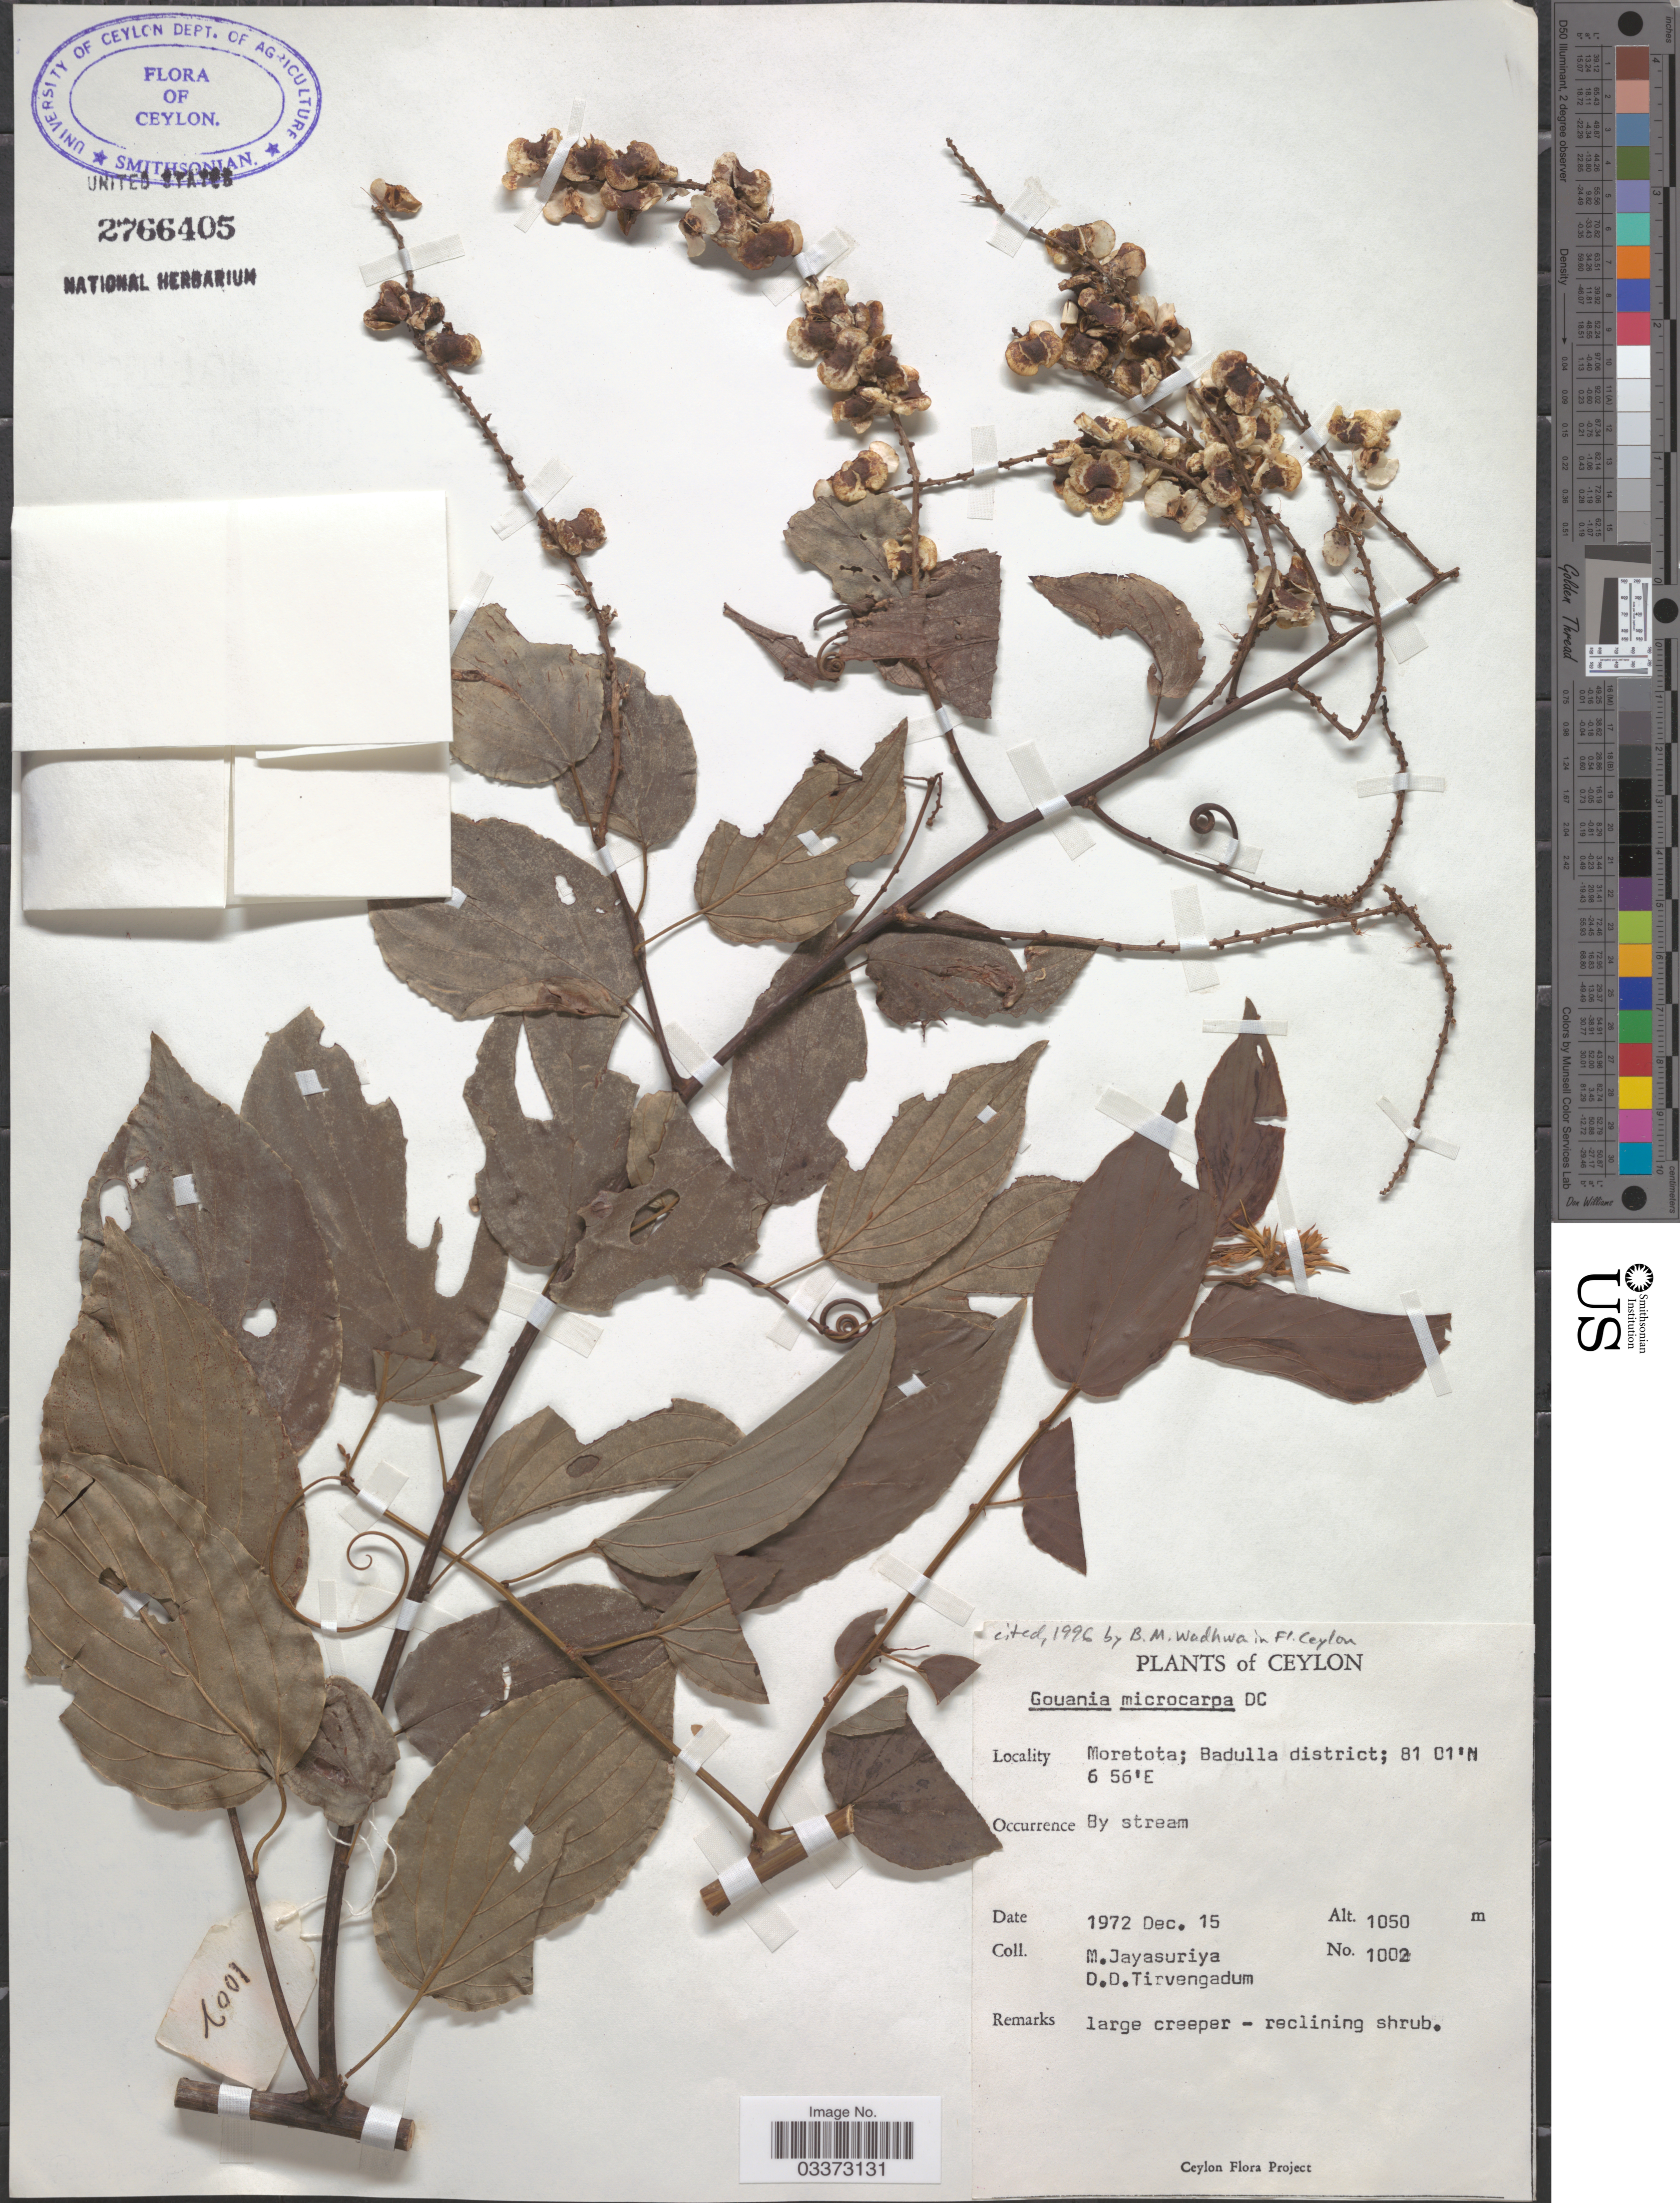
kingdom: Plantae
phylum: Tracheophyta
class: Magnoliopsida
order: Rosales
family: Rhamnaceae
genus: Gouania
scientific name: Gouania microcarpa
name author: DC.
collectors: M. Jayasuriya & D. Tirvengadum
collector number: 1002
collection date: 1972-12-15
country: Sri Lanka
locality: Ceylon. Moretota; Badulla district.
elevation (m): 1050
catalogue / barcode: US 2766405